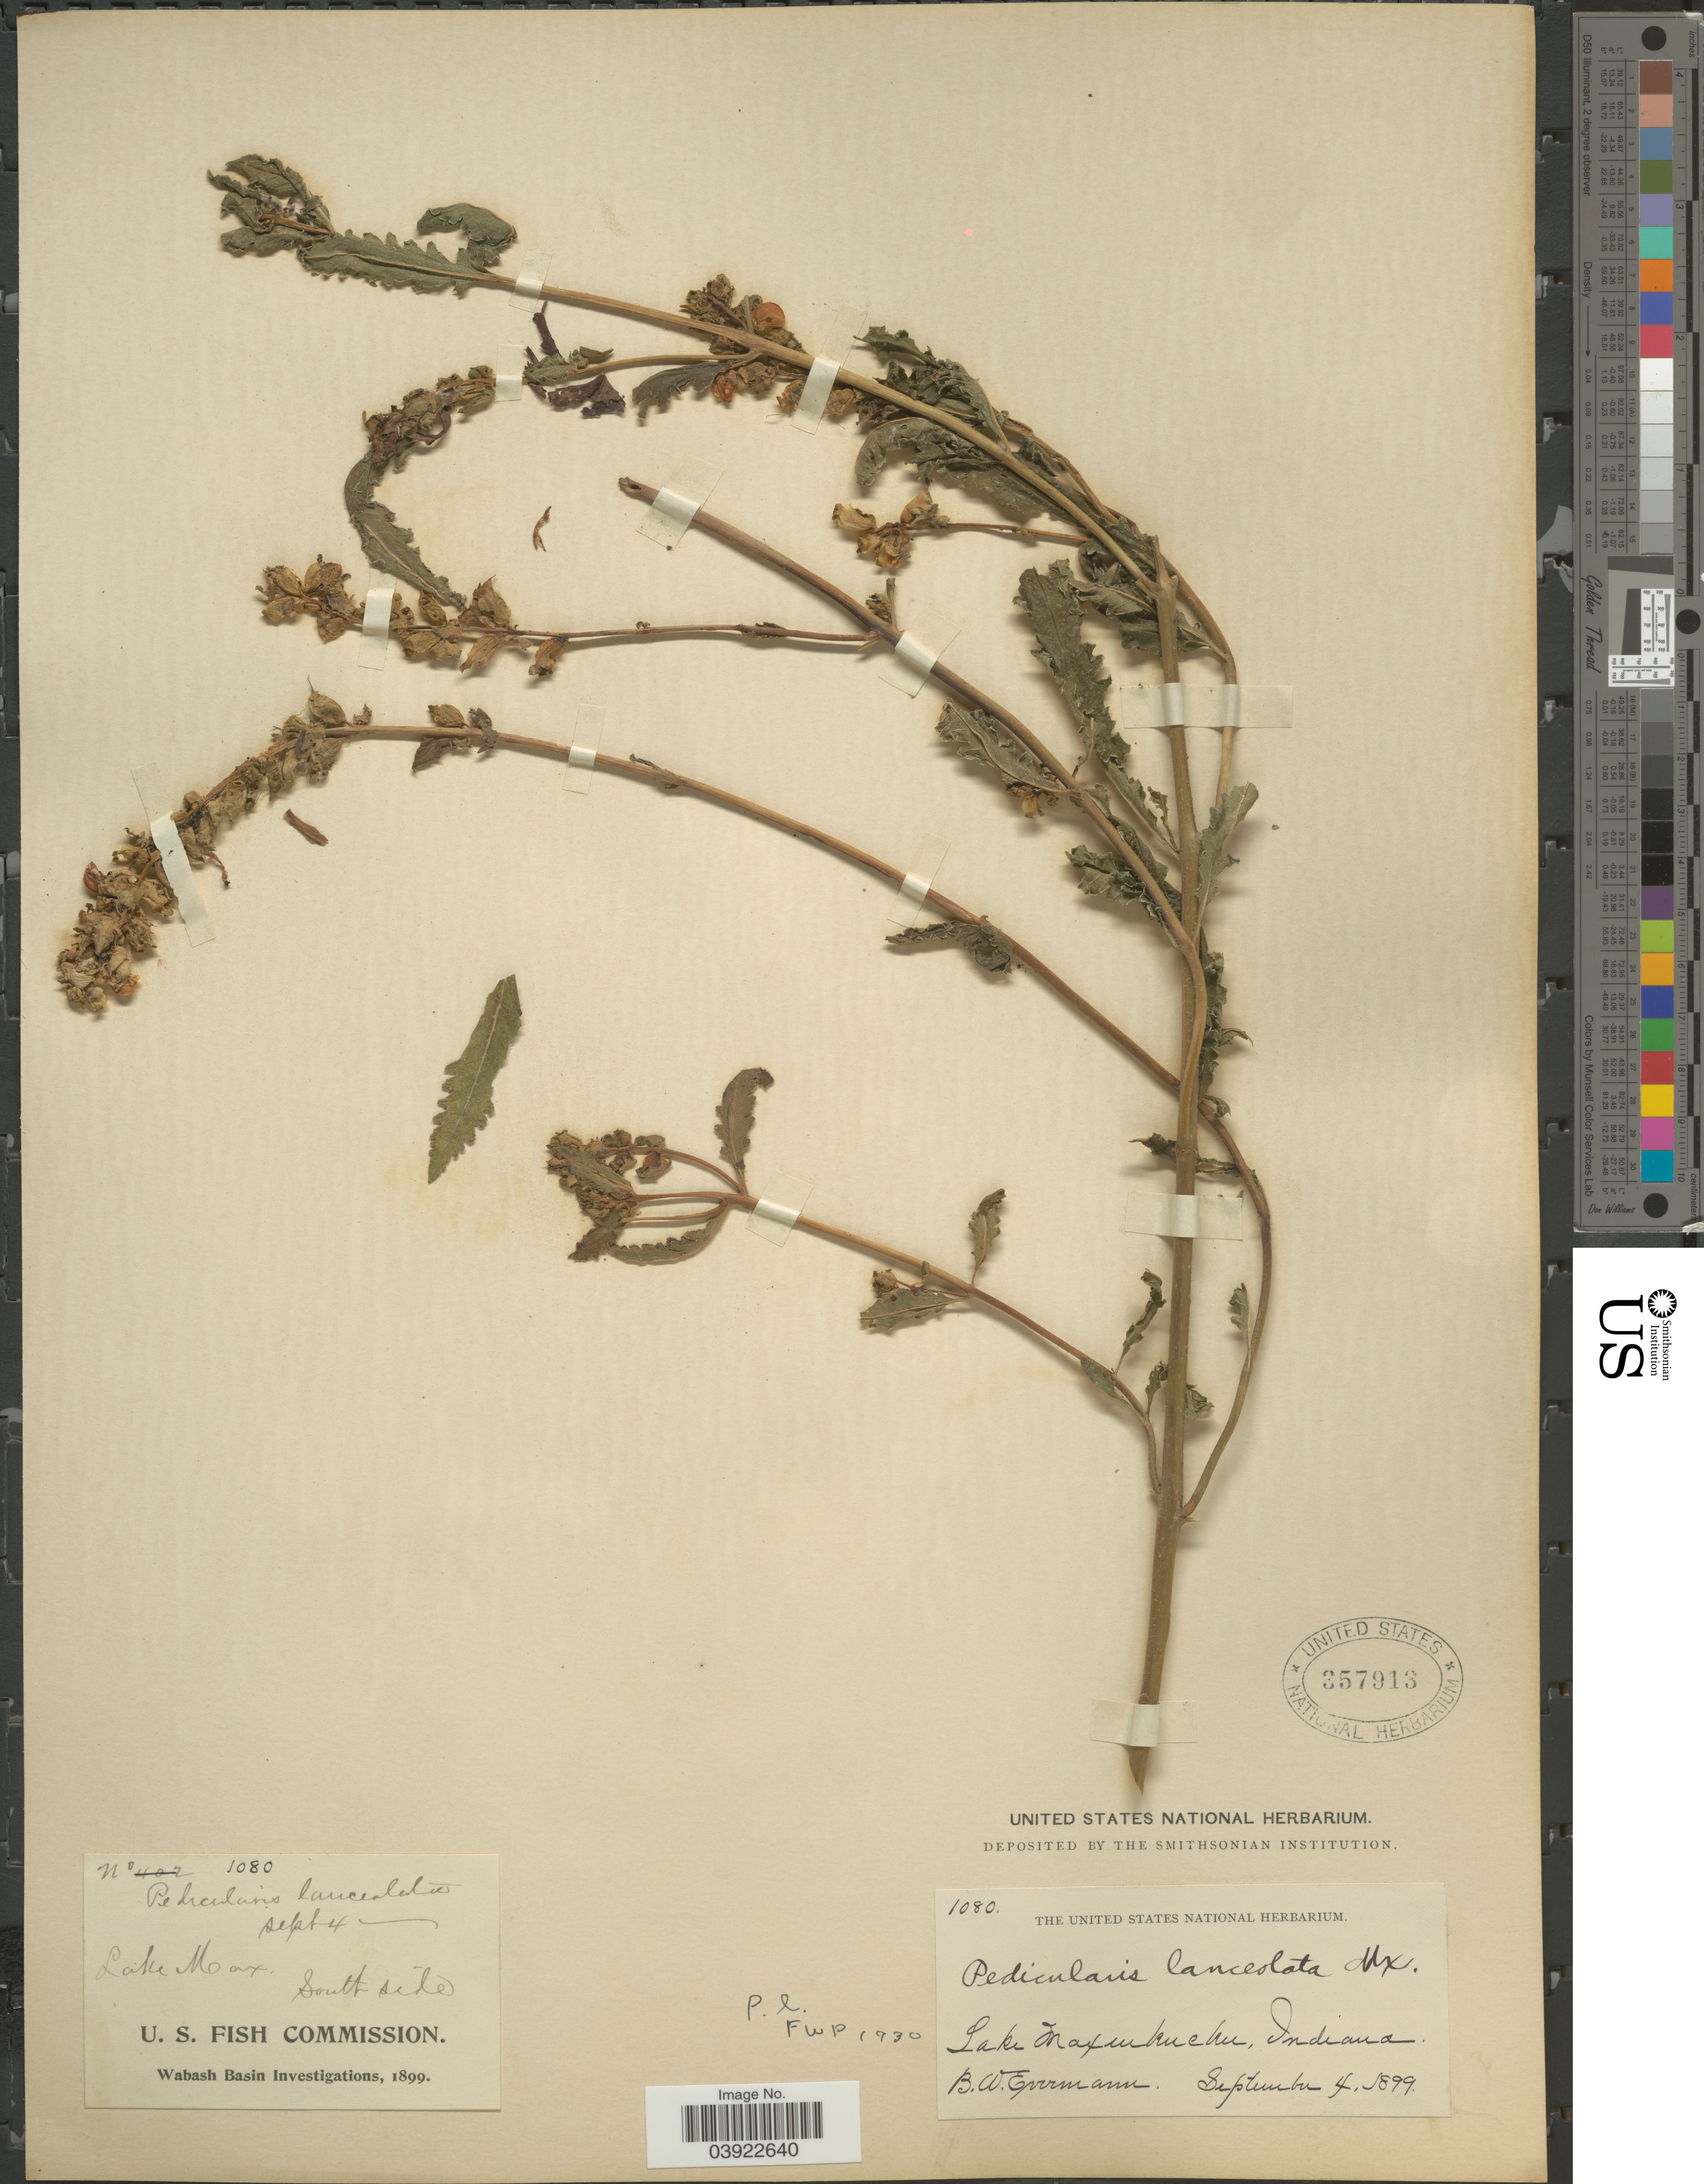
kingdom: Plantae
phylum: Tracheophyta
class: Magnoliopsida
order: Lamiales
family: Orobanchaceae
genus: Pedicularis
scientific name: Pedicularis lanceolata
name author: Michx.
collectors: B. W. Evermann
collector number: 1080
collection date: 1899-09-04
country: United States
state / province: Indiana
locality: Lake Maxinkucku. South side.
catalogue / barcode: US 357913